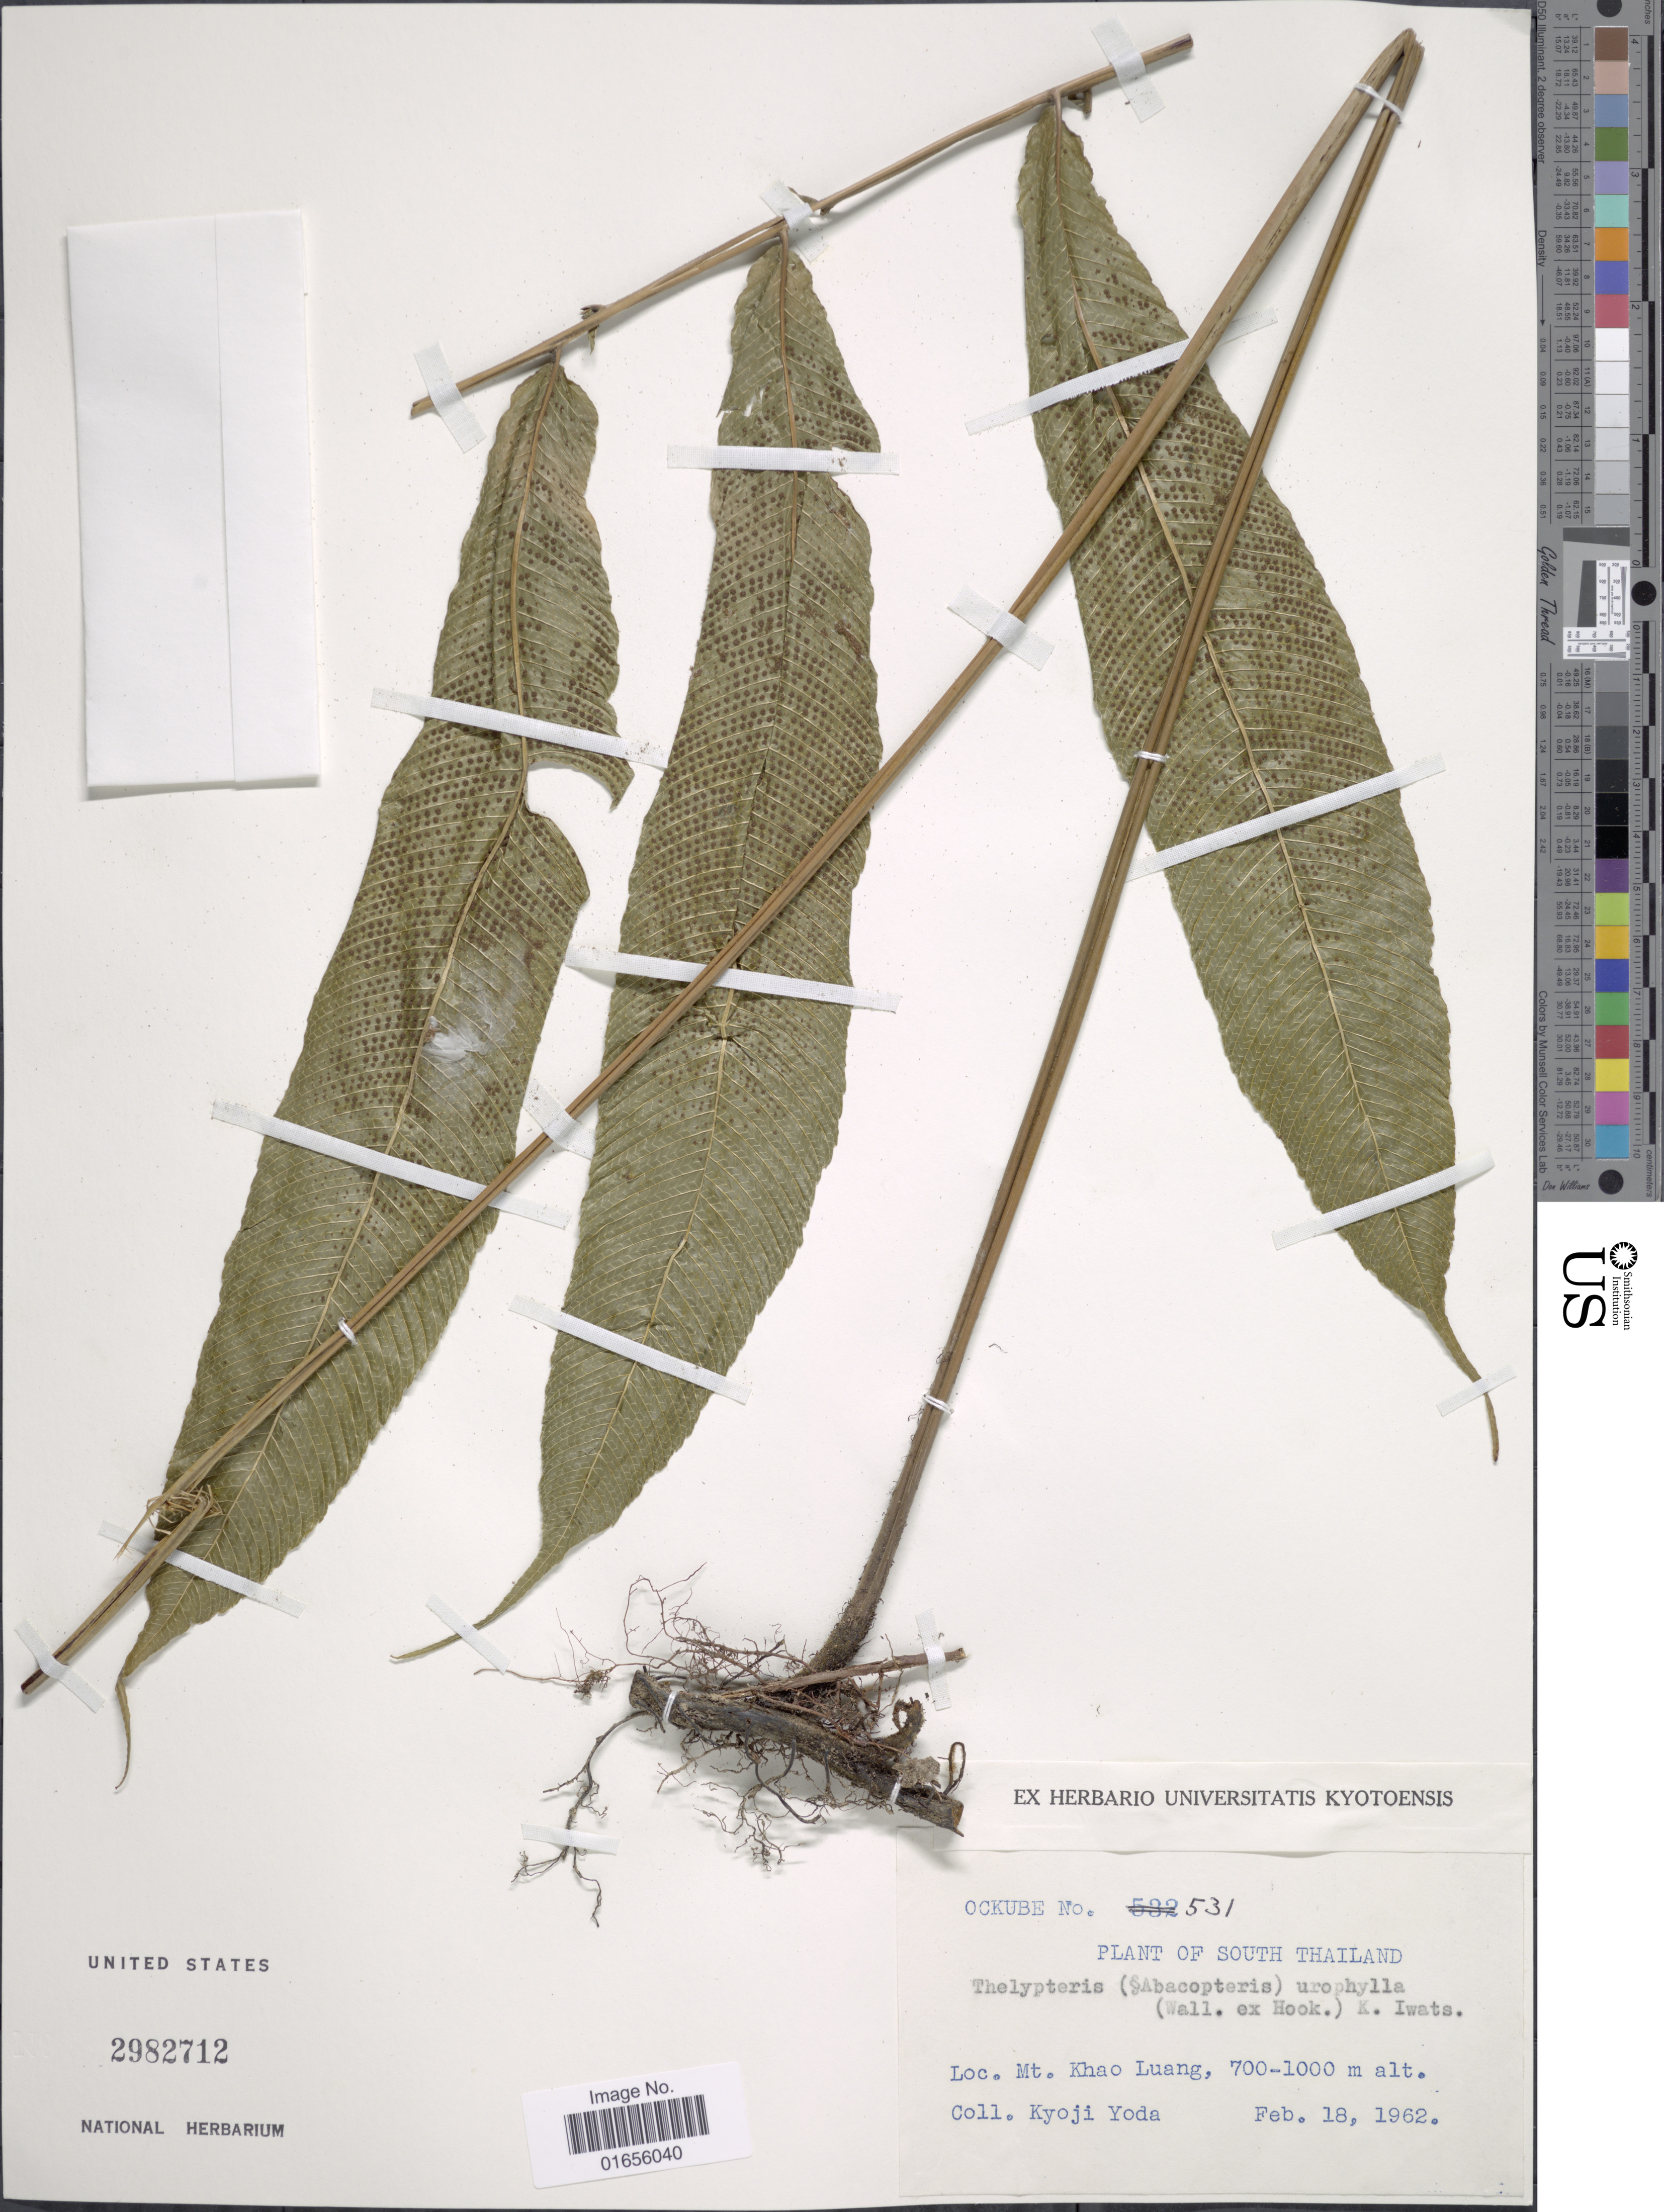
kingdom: Plantae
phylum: Tracheophyta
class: Polypodiopsida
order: Polypodiales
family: Thelypteridaceae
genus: Pronephrium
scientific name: Pronephrium repandum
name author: (Fée) Holttum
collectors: K. Yoda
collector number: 531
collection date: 1962-02-18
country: Thailand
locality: Mt. Khao Luang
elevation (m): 700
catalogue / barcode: US 2982712